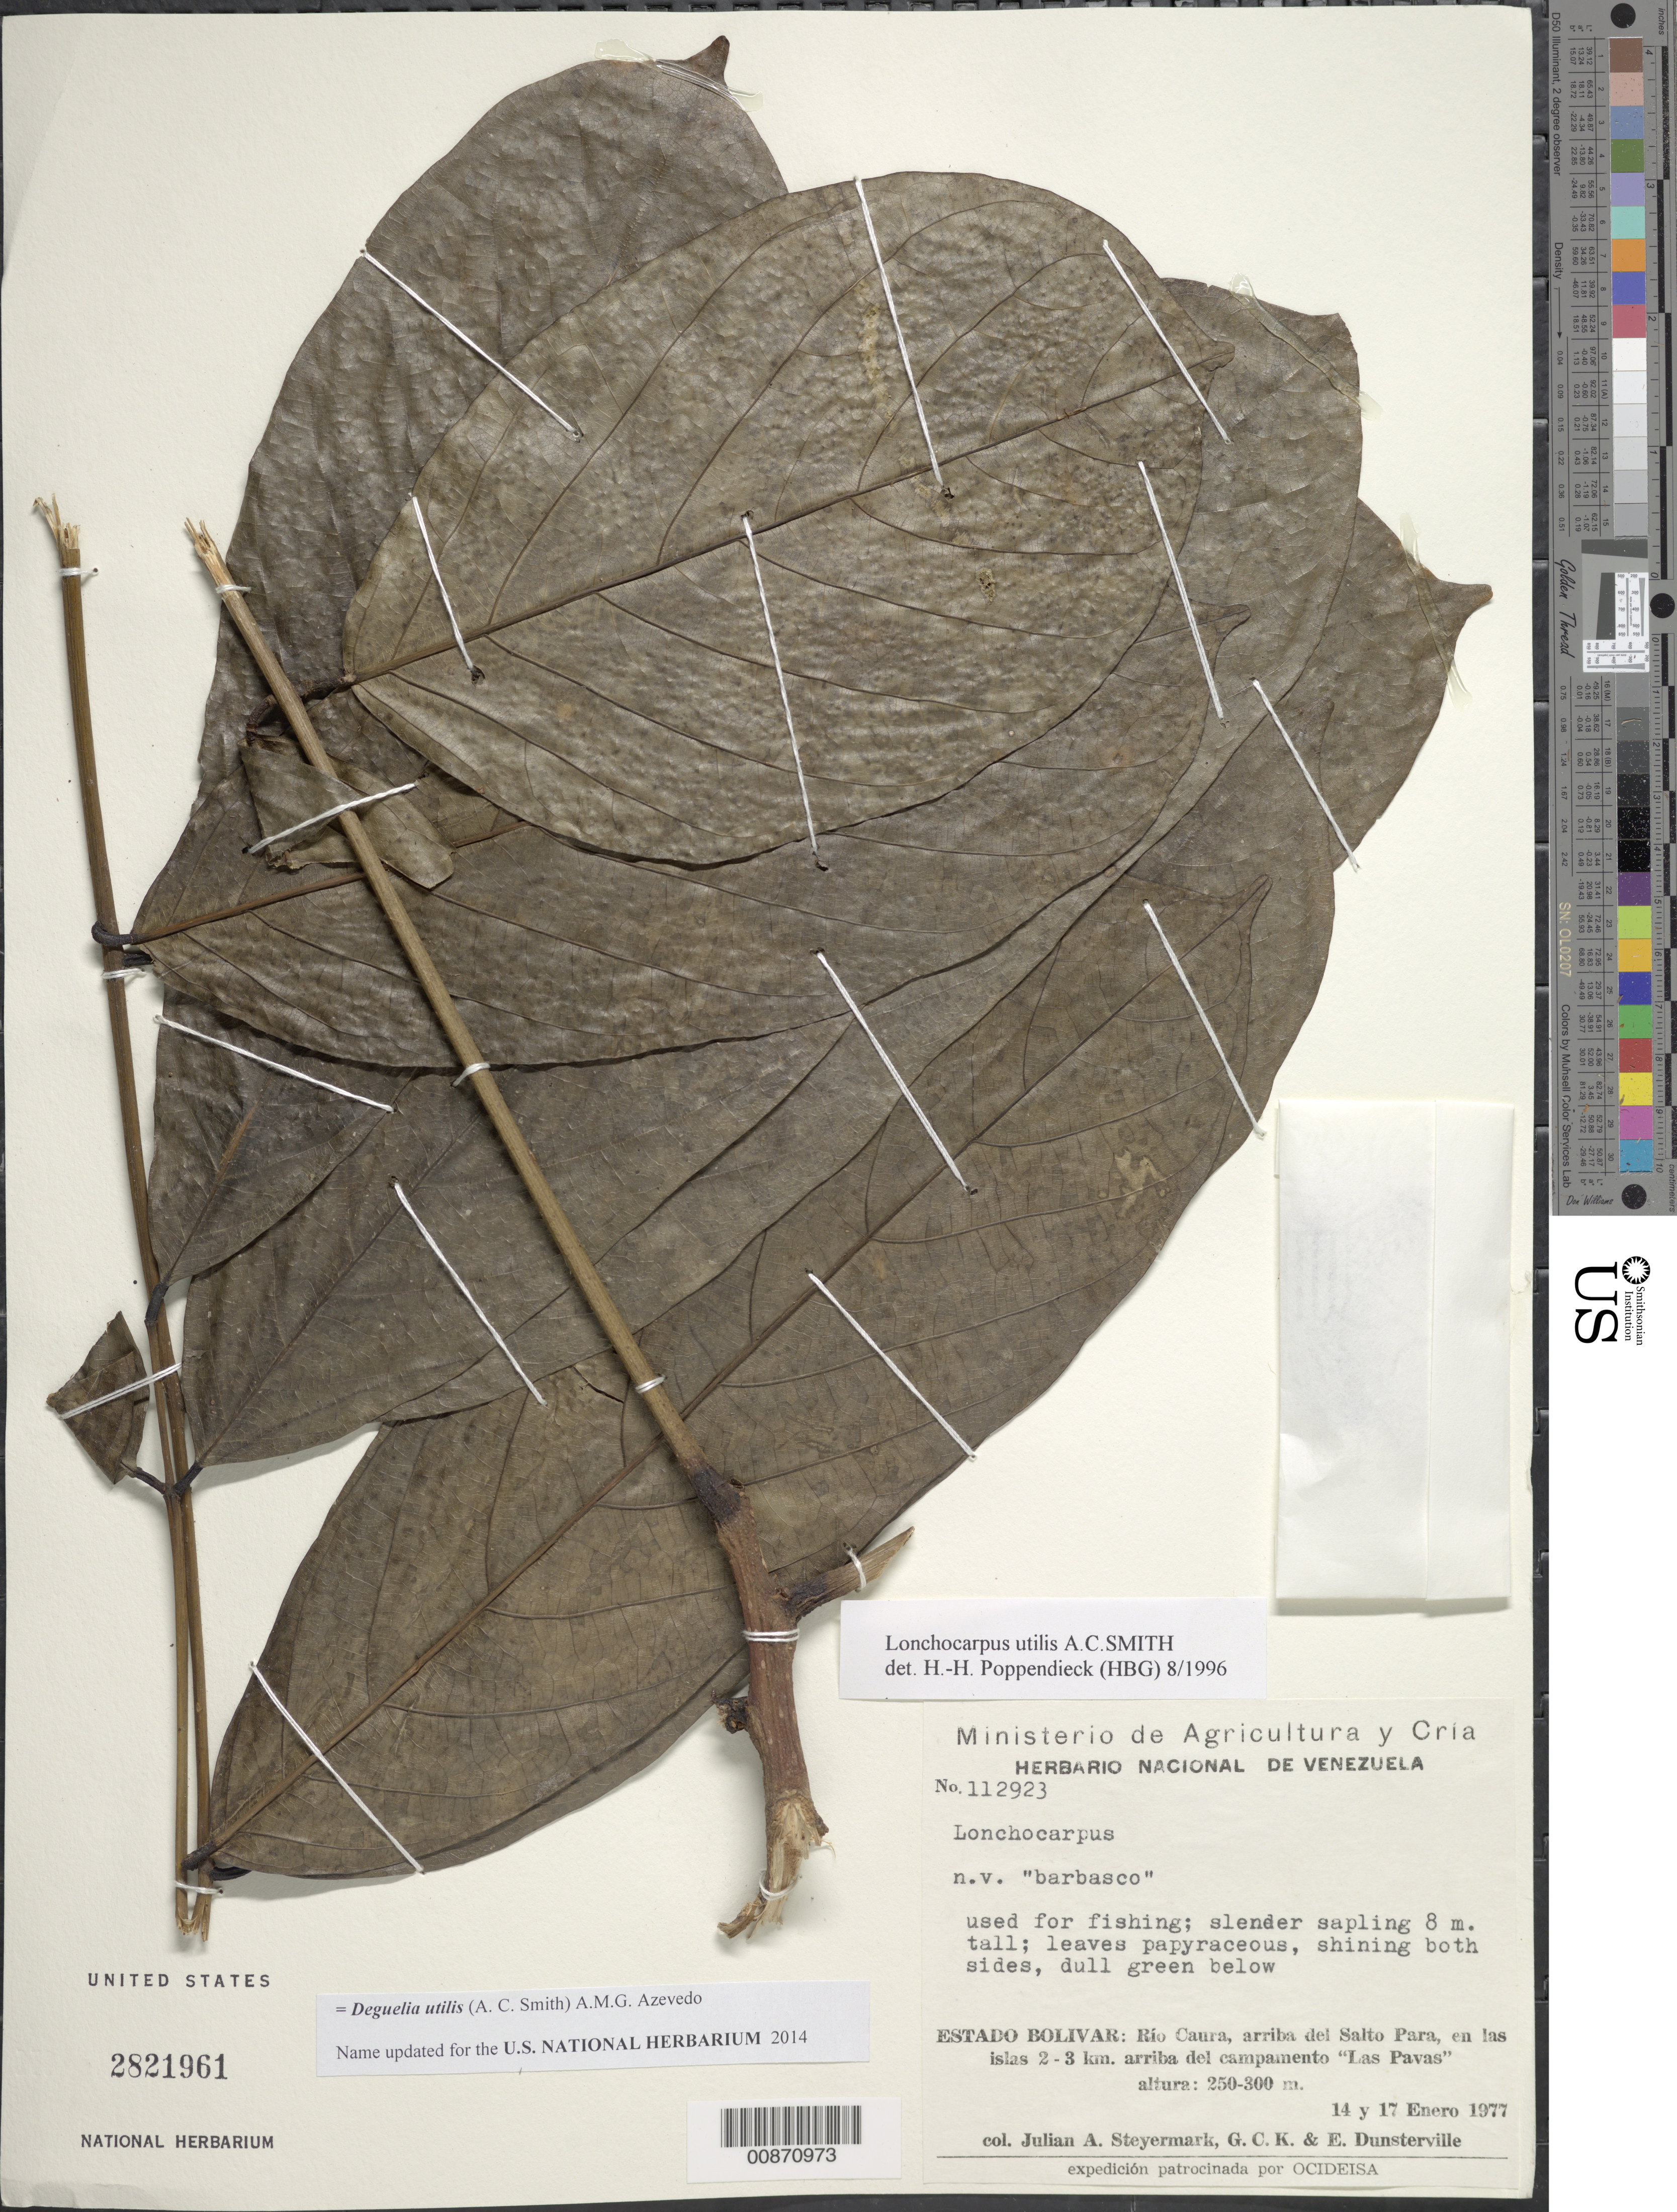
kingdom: Plantae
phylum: Tracheophyta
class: Magnoliopsida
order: Fabales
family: Fabaceae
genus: Deguelia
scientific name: Deguelia utilis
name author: (A.C. Sm.) A.M.G. Azevedo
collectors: J. Steyermark, G. C. K. Dunsterville & E. Dunsterville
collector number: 112923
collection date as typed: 14-Jan-77 to 17-Jan-77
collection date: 1977-01-14/1977-01-17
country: Venezuela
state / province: Bolívar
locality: Río Caura, arriba del Salto Para, en las Islas 2-3 km arriba del campamento "Las Pavas"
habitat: En las islas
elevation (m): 250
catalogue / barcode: US 2821961